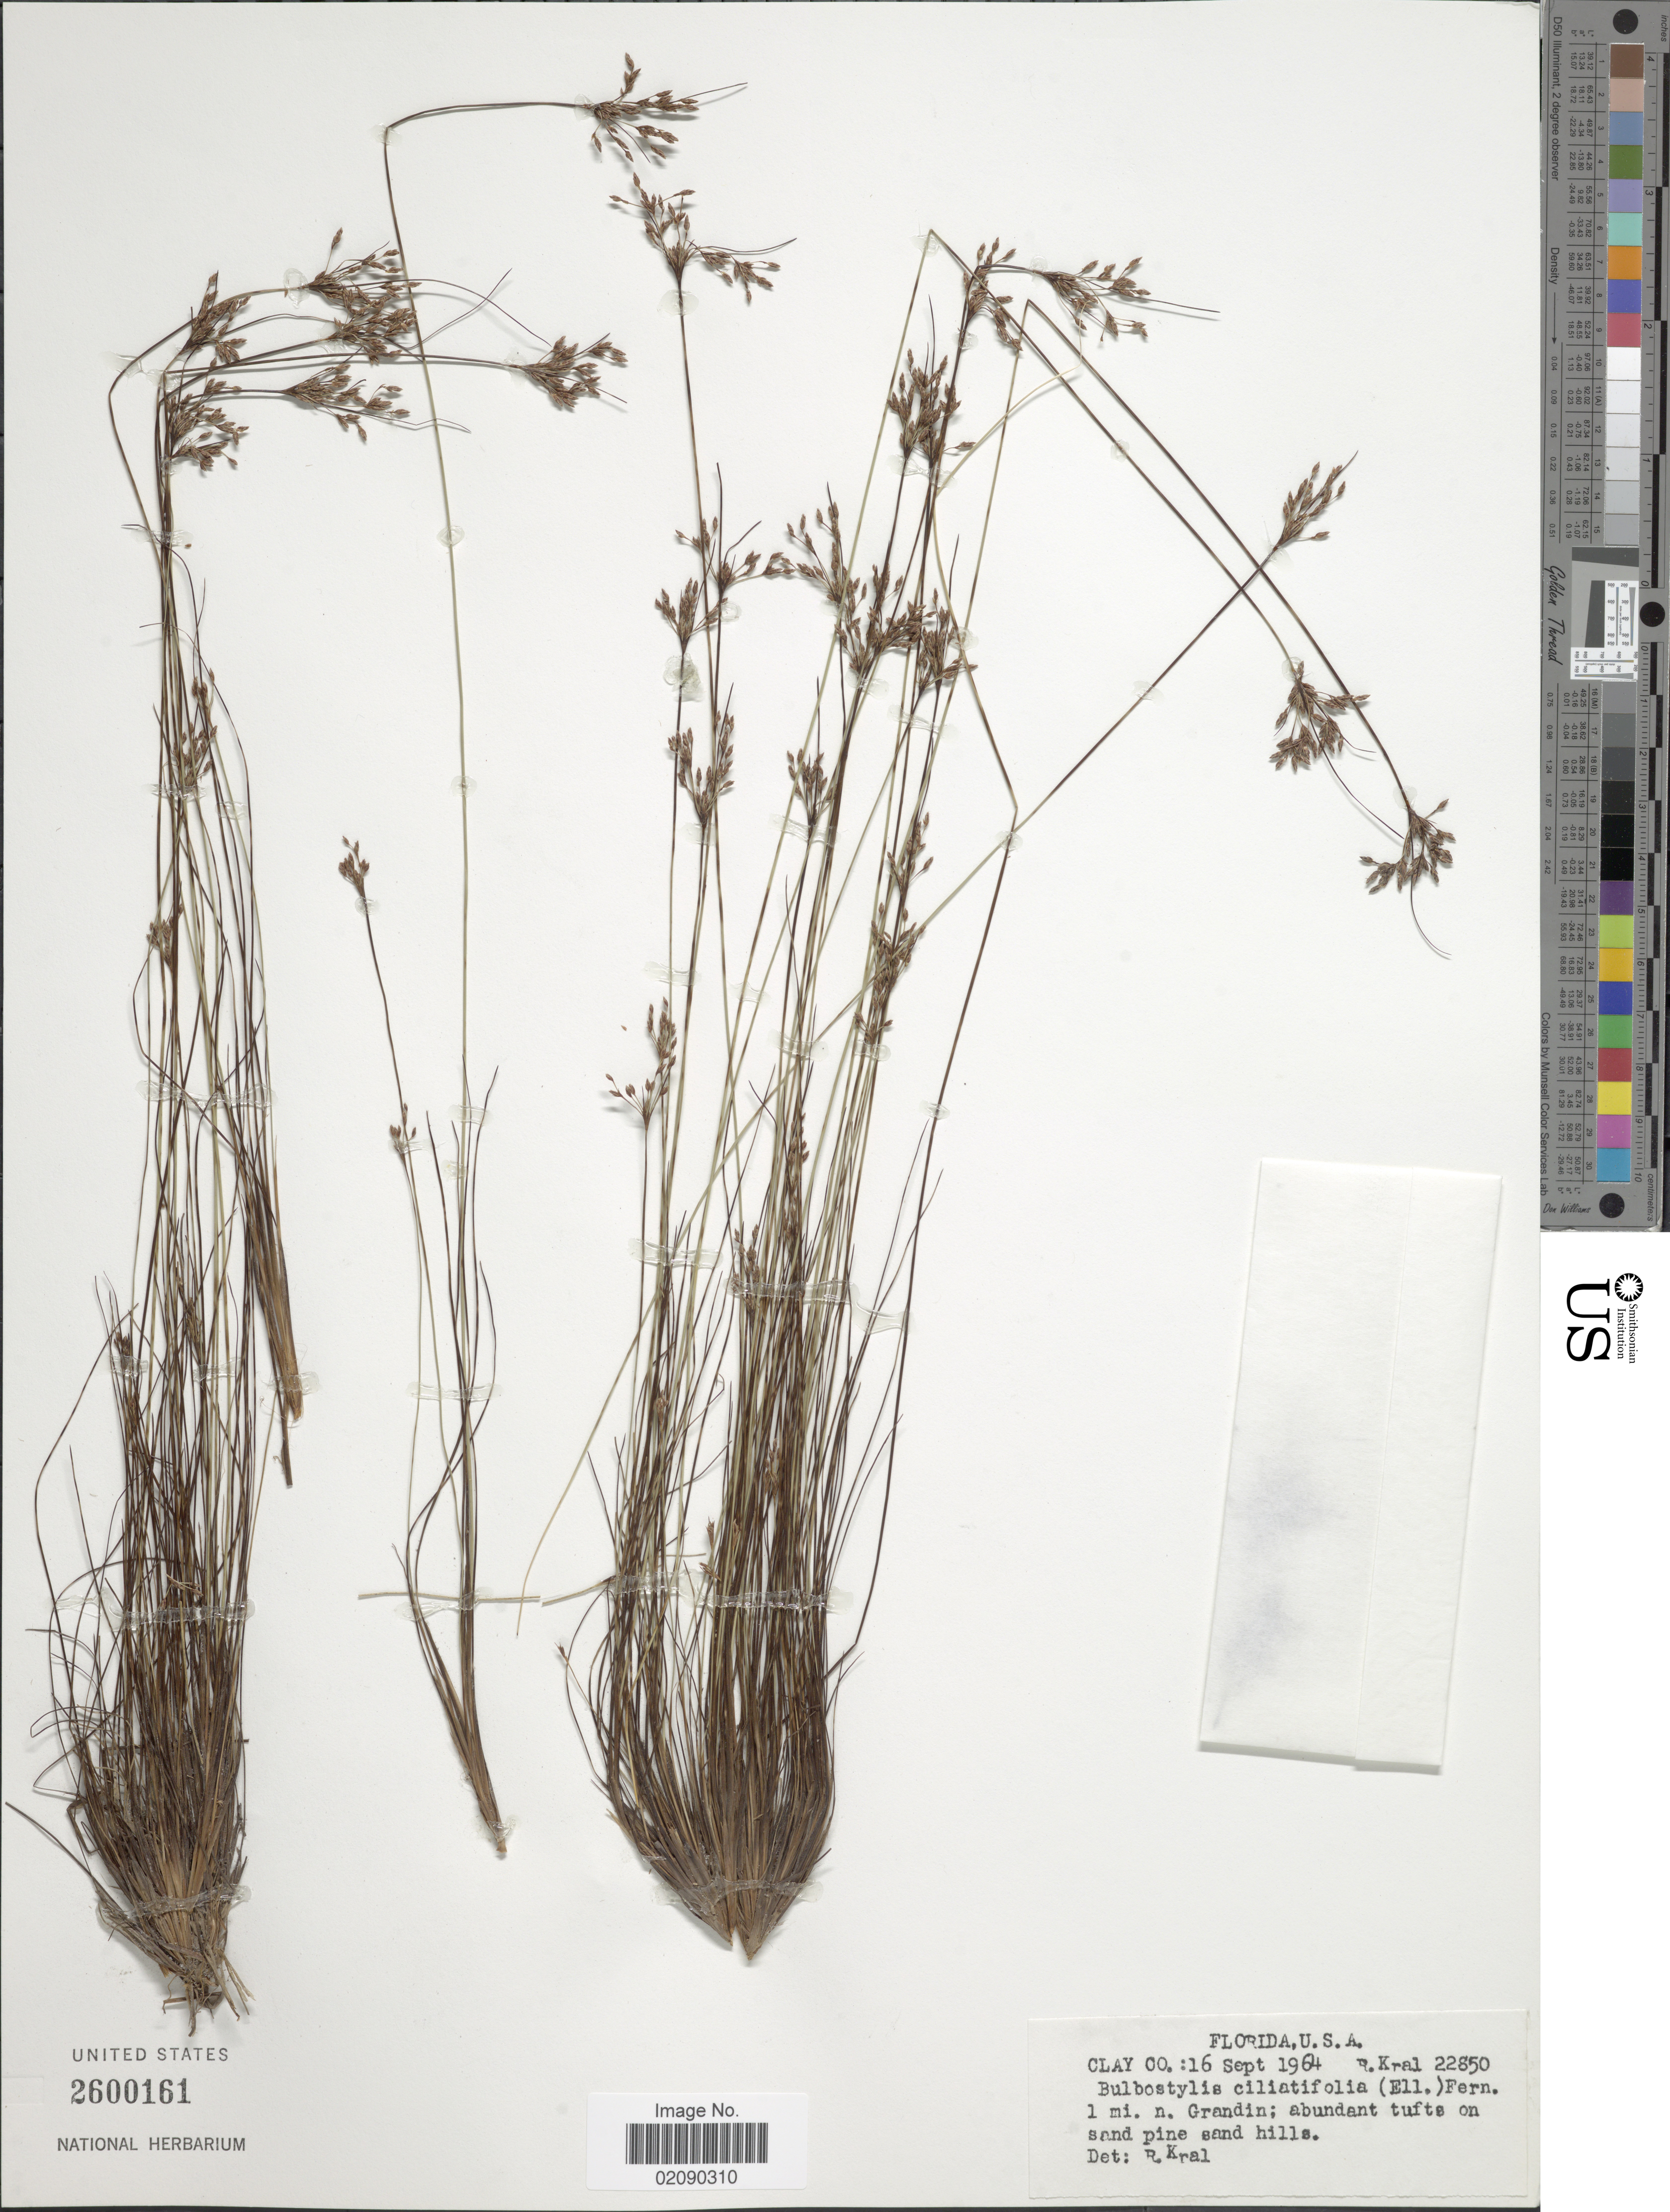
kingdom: Plantae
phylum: Tracheophyta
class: Liliopsida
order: Poales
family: Cyperaceae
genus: Bulbostylis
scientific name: Bulbostylis ciliatifolia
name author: (Elliott) Fernald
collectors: R. Kral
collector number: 22850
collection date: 1964-09-16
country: United States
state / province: Florida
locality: Clay Co. 1 mi. n. Grandin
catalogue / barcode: US 2600161